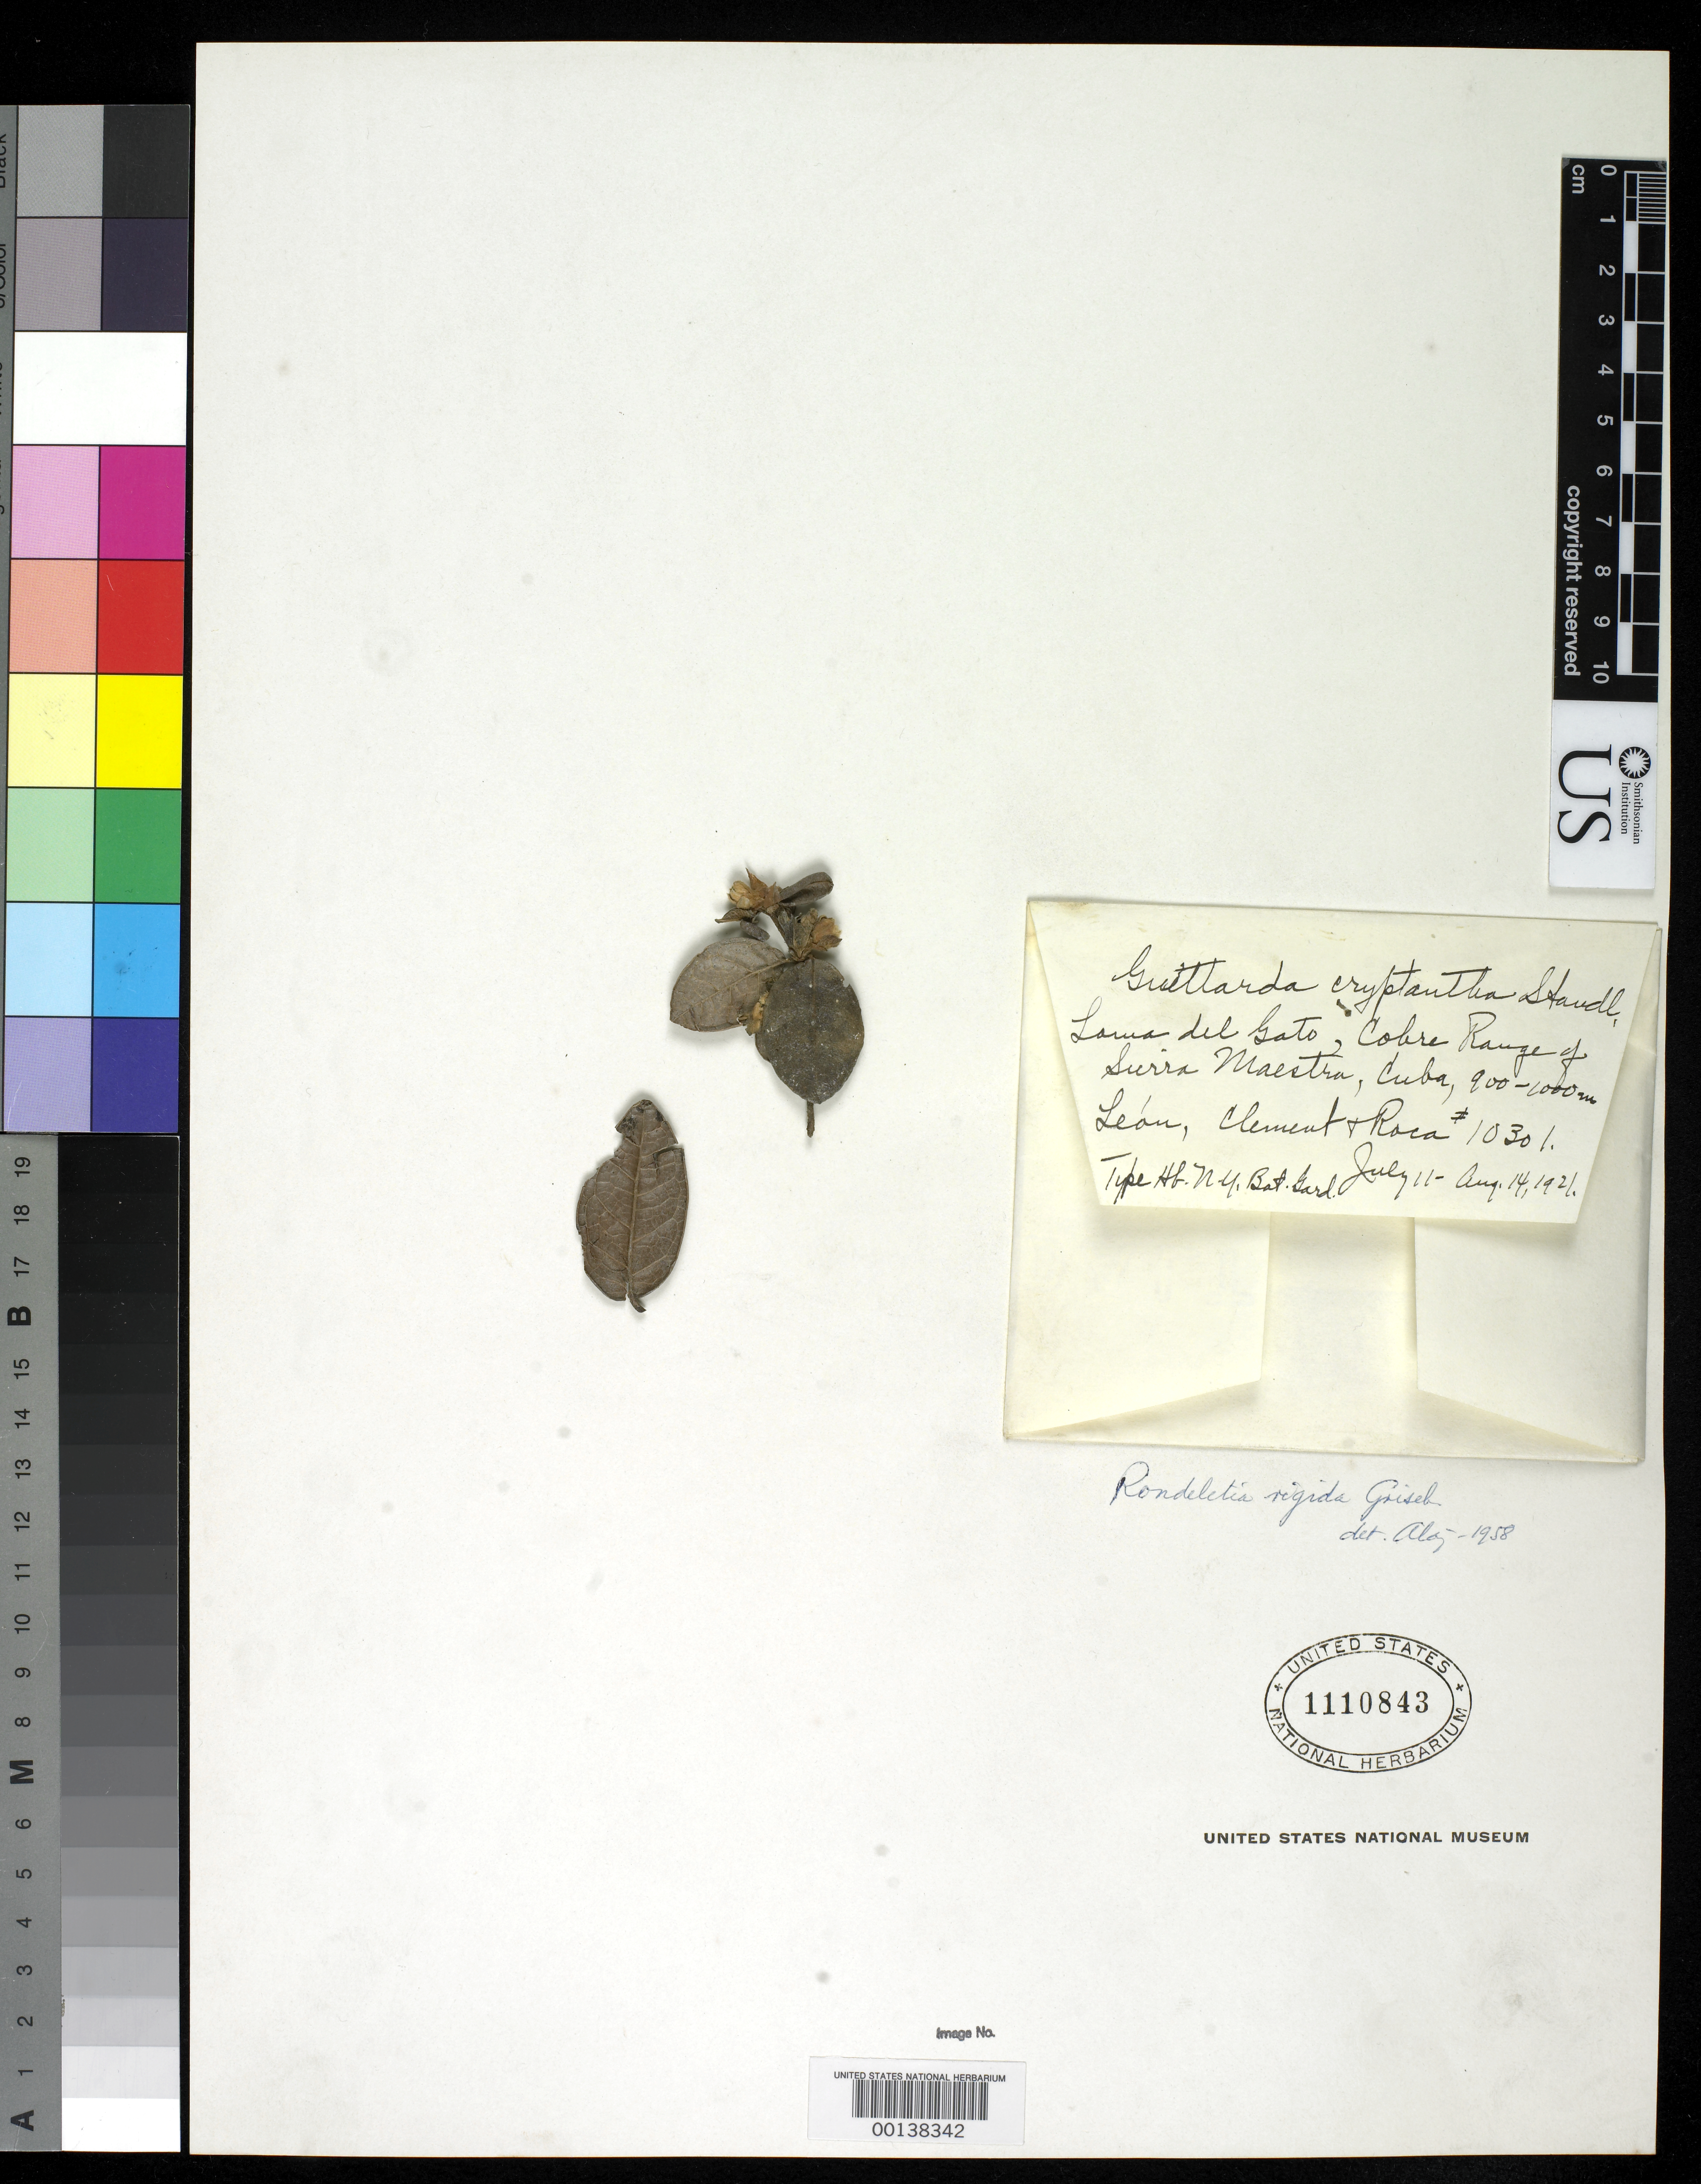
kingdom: Plantae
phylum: Tracheophyta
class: Magnoliopsida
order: Gentianales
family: Rubiaceae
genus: Guettarda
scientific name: Guettarda cryptantha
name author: Standl.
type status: Type Fragment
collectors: Bro. León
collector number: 10301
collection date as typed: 11 Jul 1921 to 14 Aug 1921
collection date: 1921-07-11/1921-08-14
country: Cuba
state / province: Oriente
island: Greater Antilles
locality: Loma del Gato, Cobre Range, Sierra Maestra.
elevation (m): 900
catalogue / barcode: US 1110843